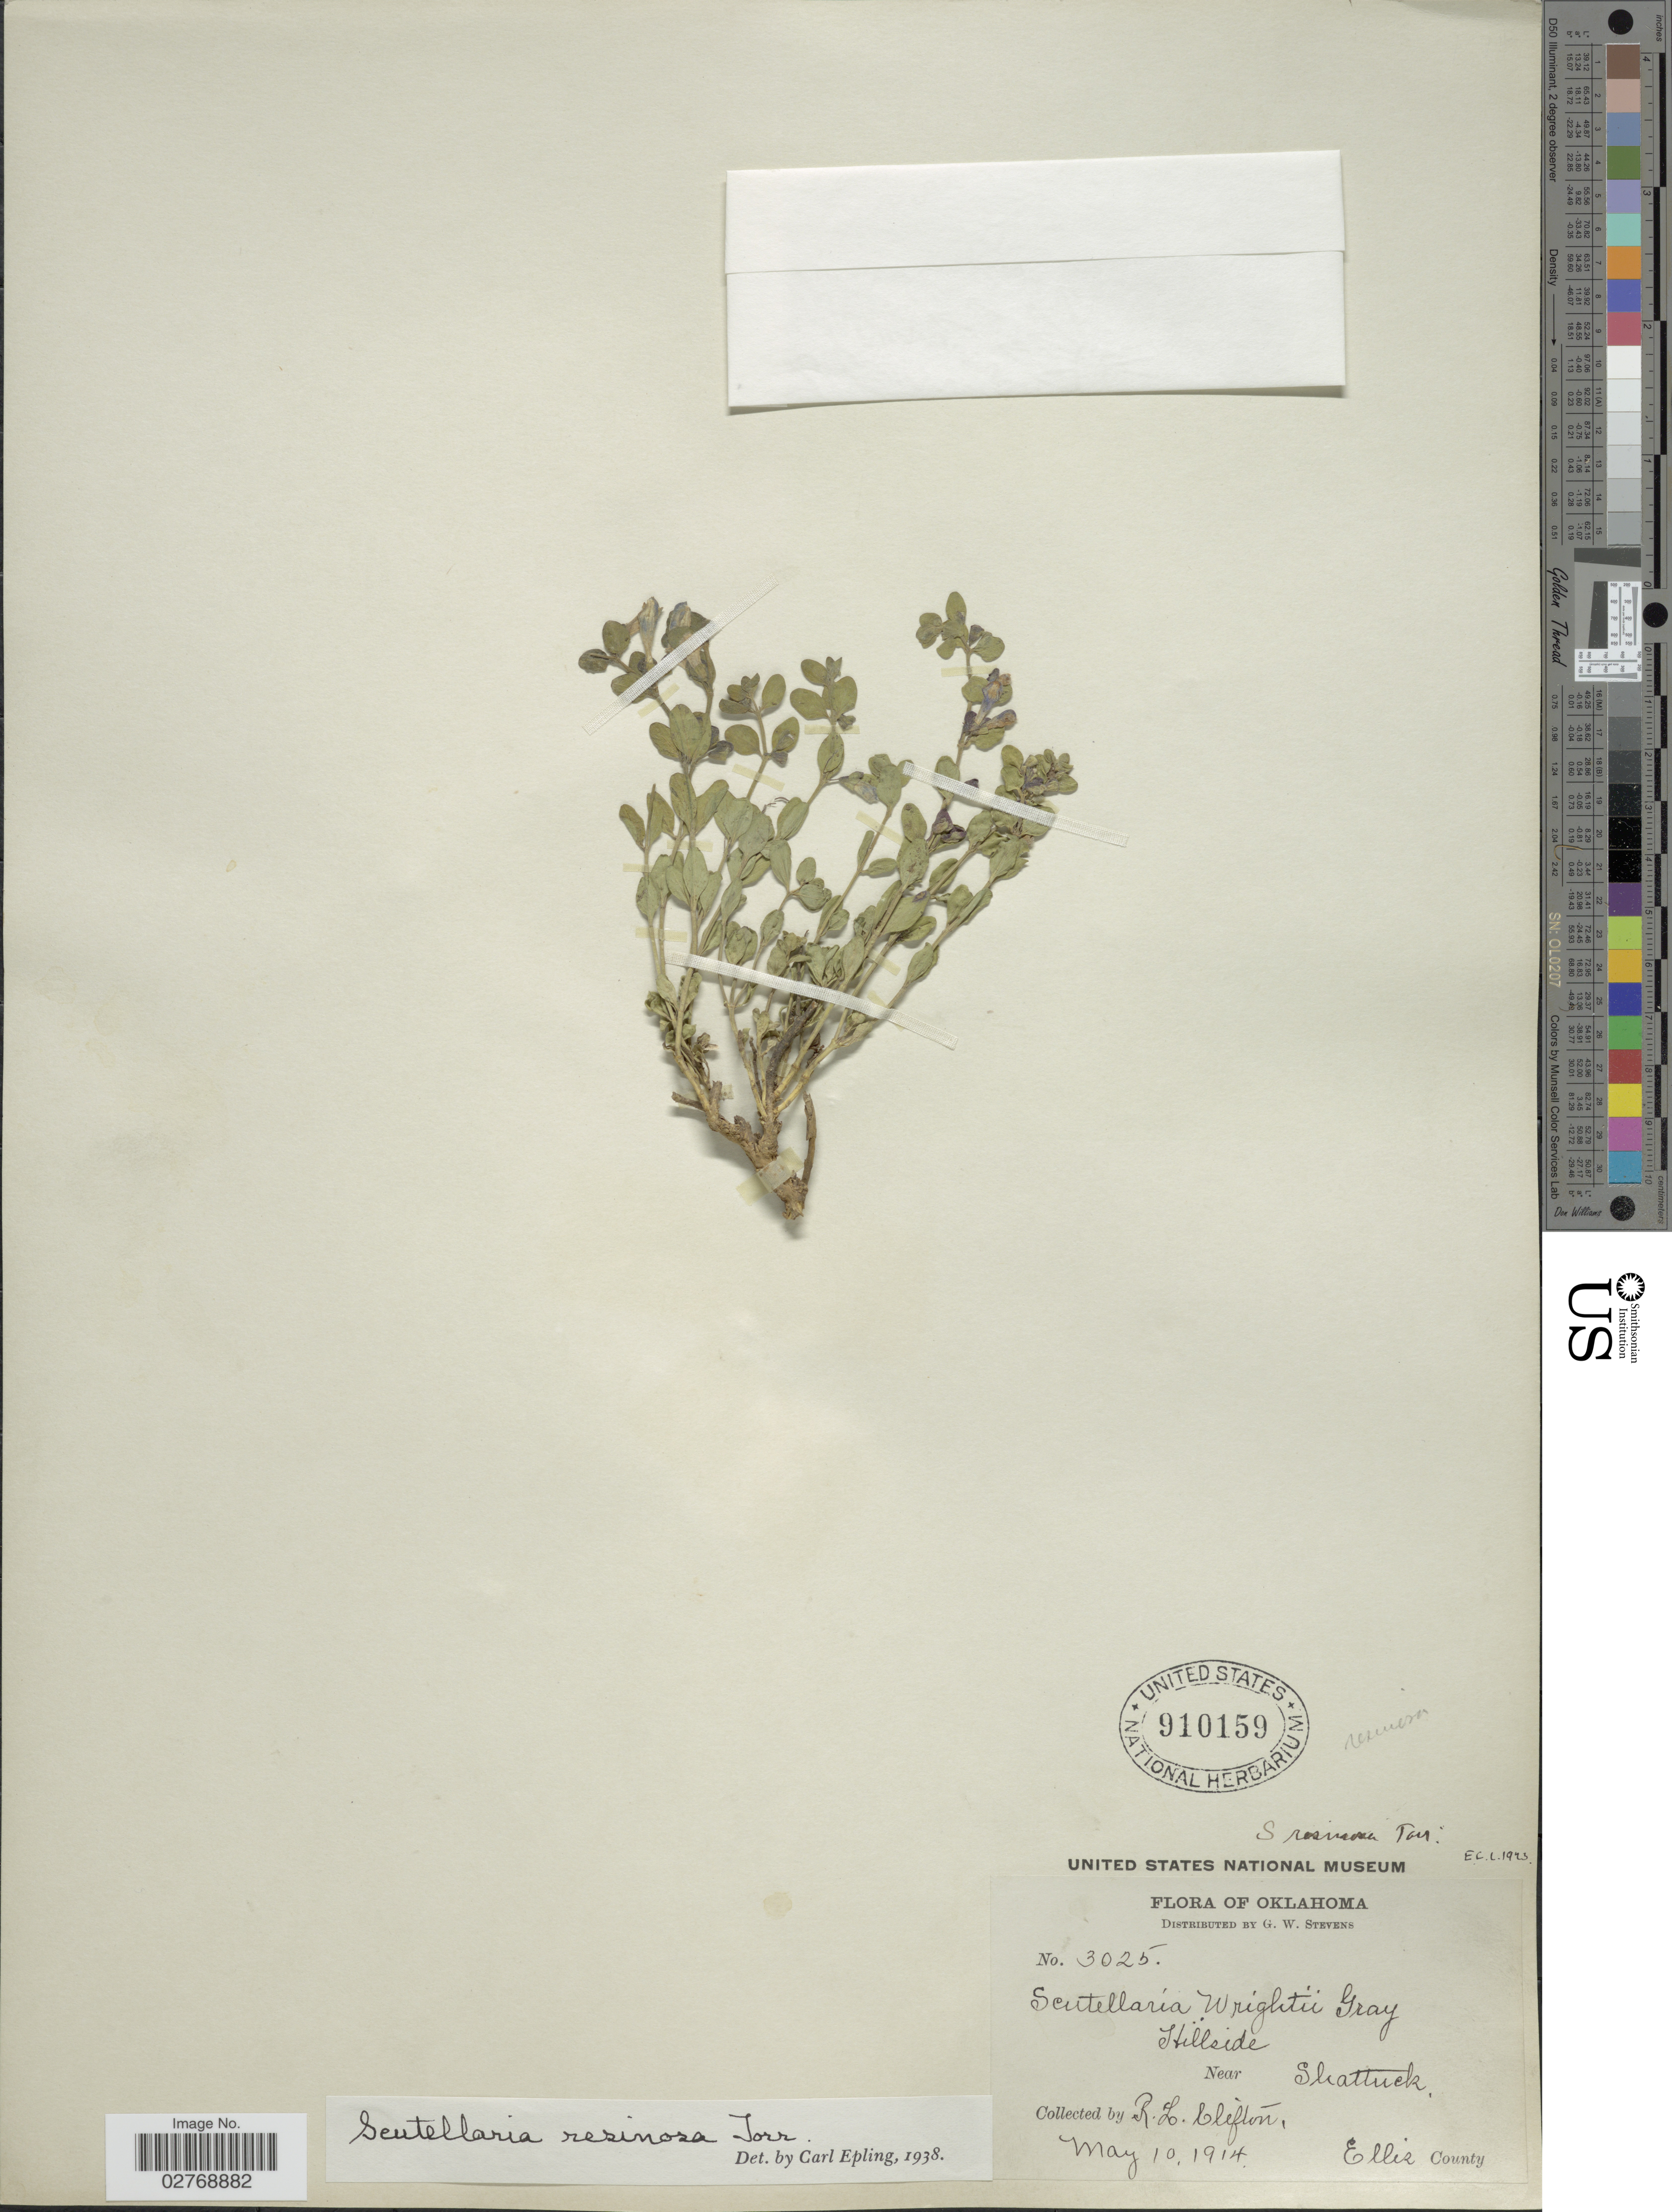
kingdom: Plantae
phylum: Tracheophyta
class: Magnoliopsida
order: Lamiales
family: Lamiaceae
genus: Scutellaria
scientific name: Scutellaria resinosa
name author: Torr.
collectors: R. Clifton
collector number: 3025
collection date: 1914-05-10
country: United States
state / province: Oklahoma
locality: Near Shattuck. Ellis County.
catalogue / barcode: US 910159